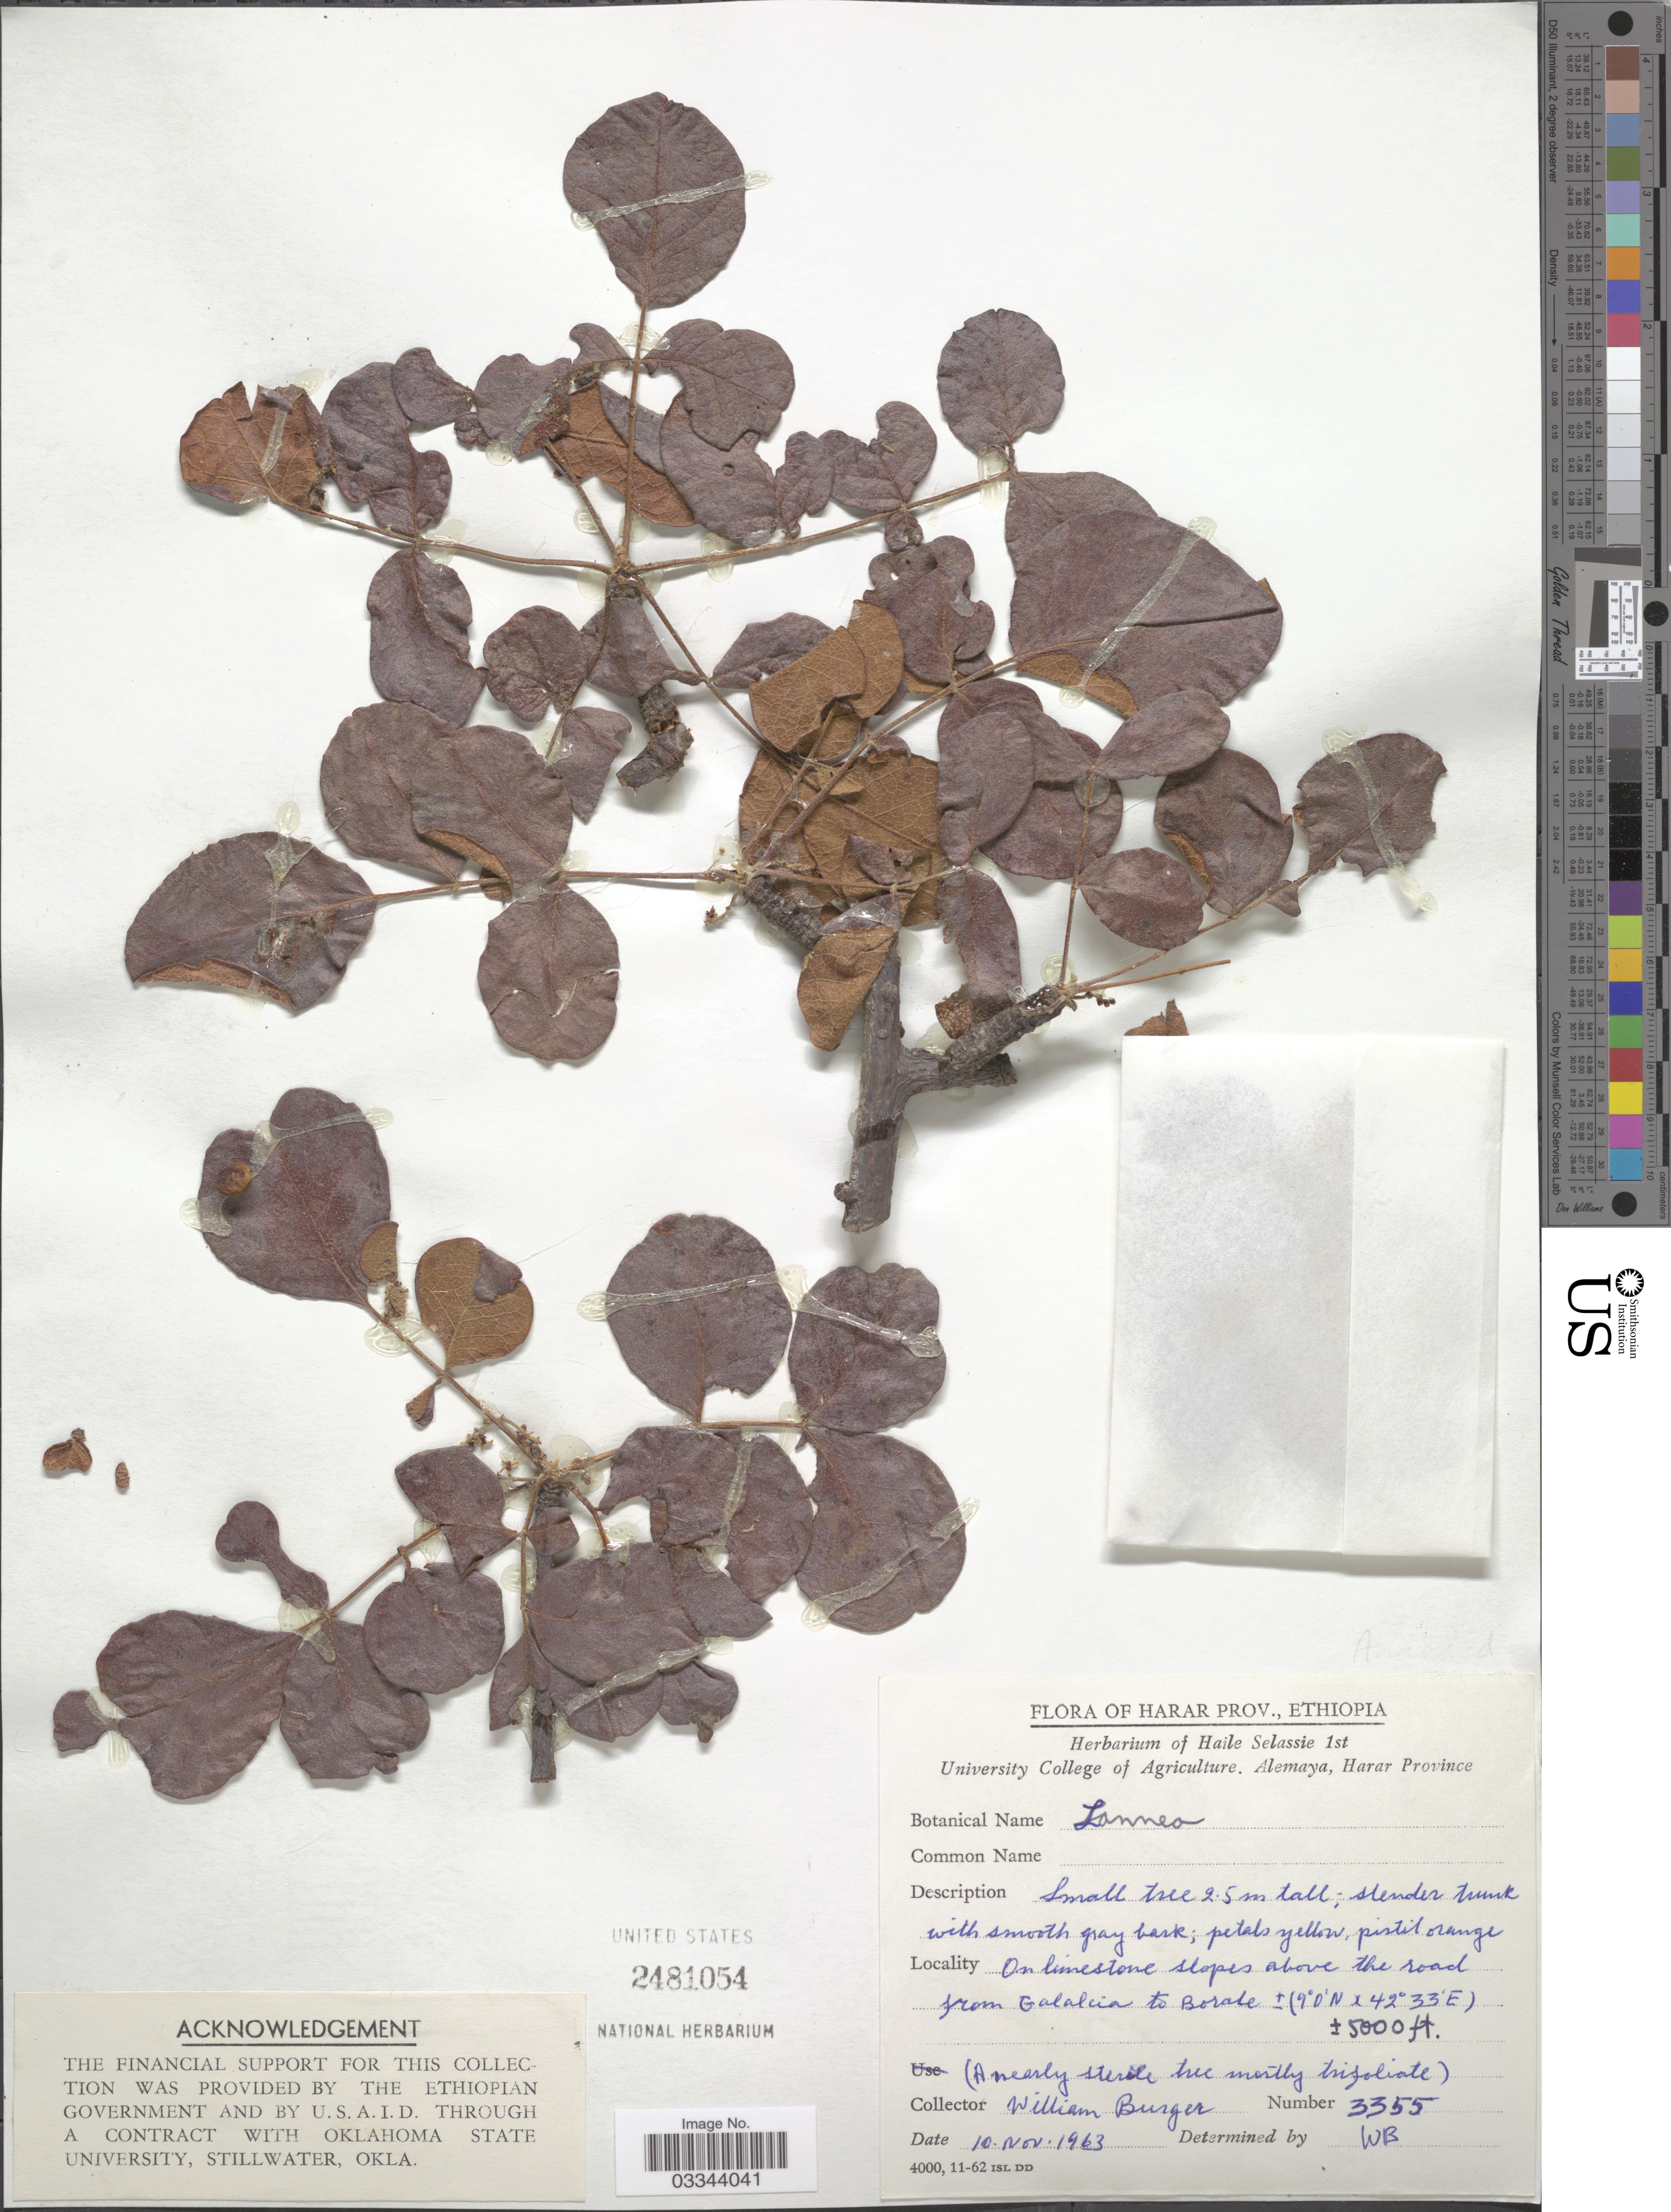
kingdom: Plantae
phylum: Tracheophyta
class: Magnoliopsida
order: Sapindales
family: Anacardiaceae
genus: Lannea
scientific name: Lannea sp.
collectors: W. Burger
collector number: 3355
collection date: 1963-11-10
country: Ethiopia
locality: Harar Prov. On limestone slopes above the road from Galalcia to Borale.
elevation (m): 1524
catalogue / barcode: US 2481054